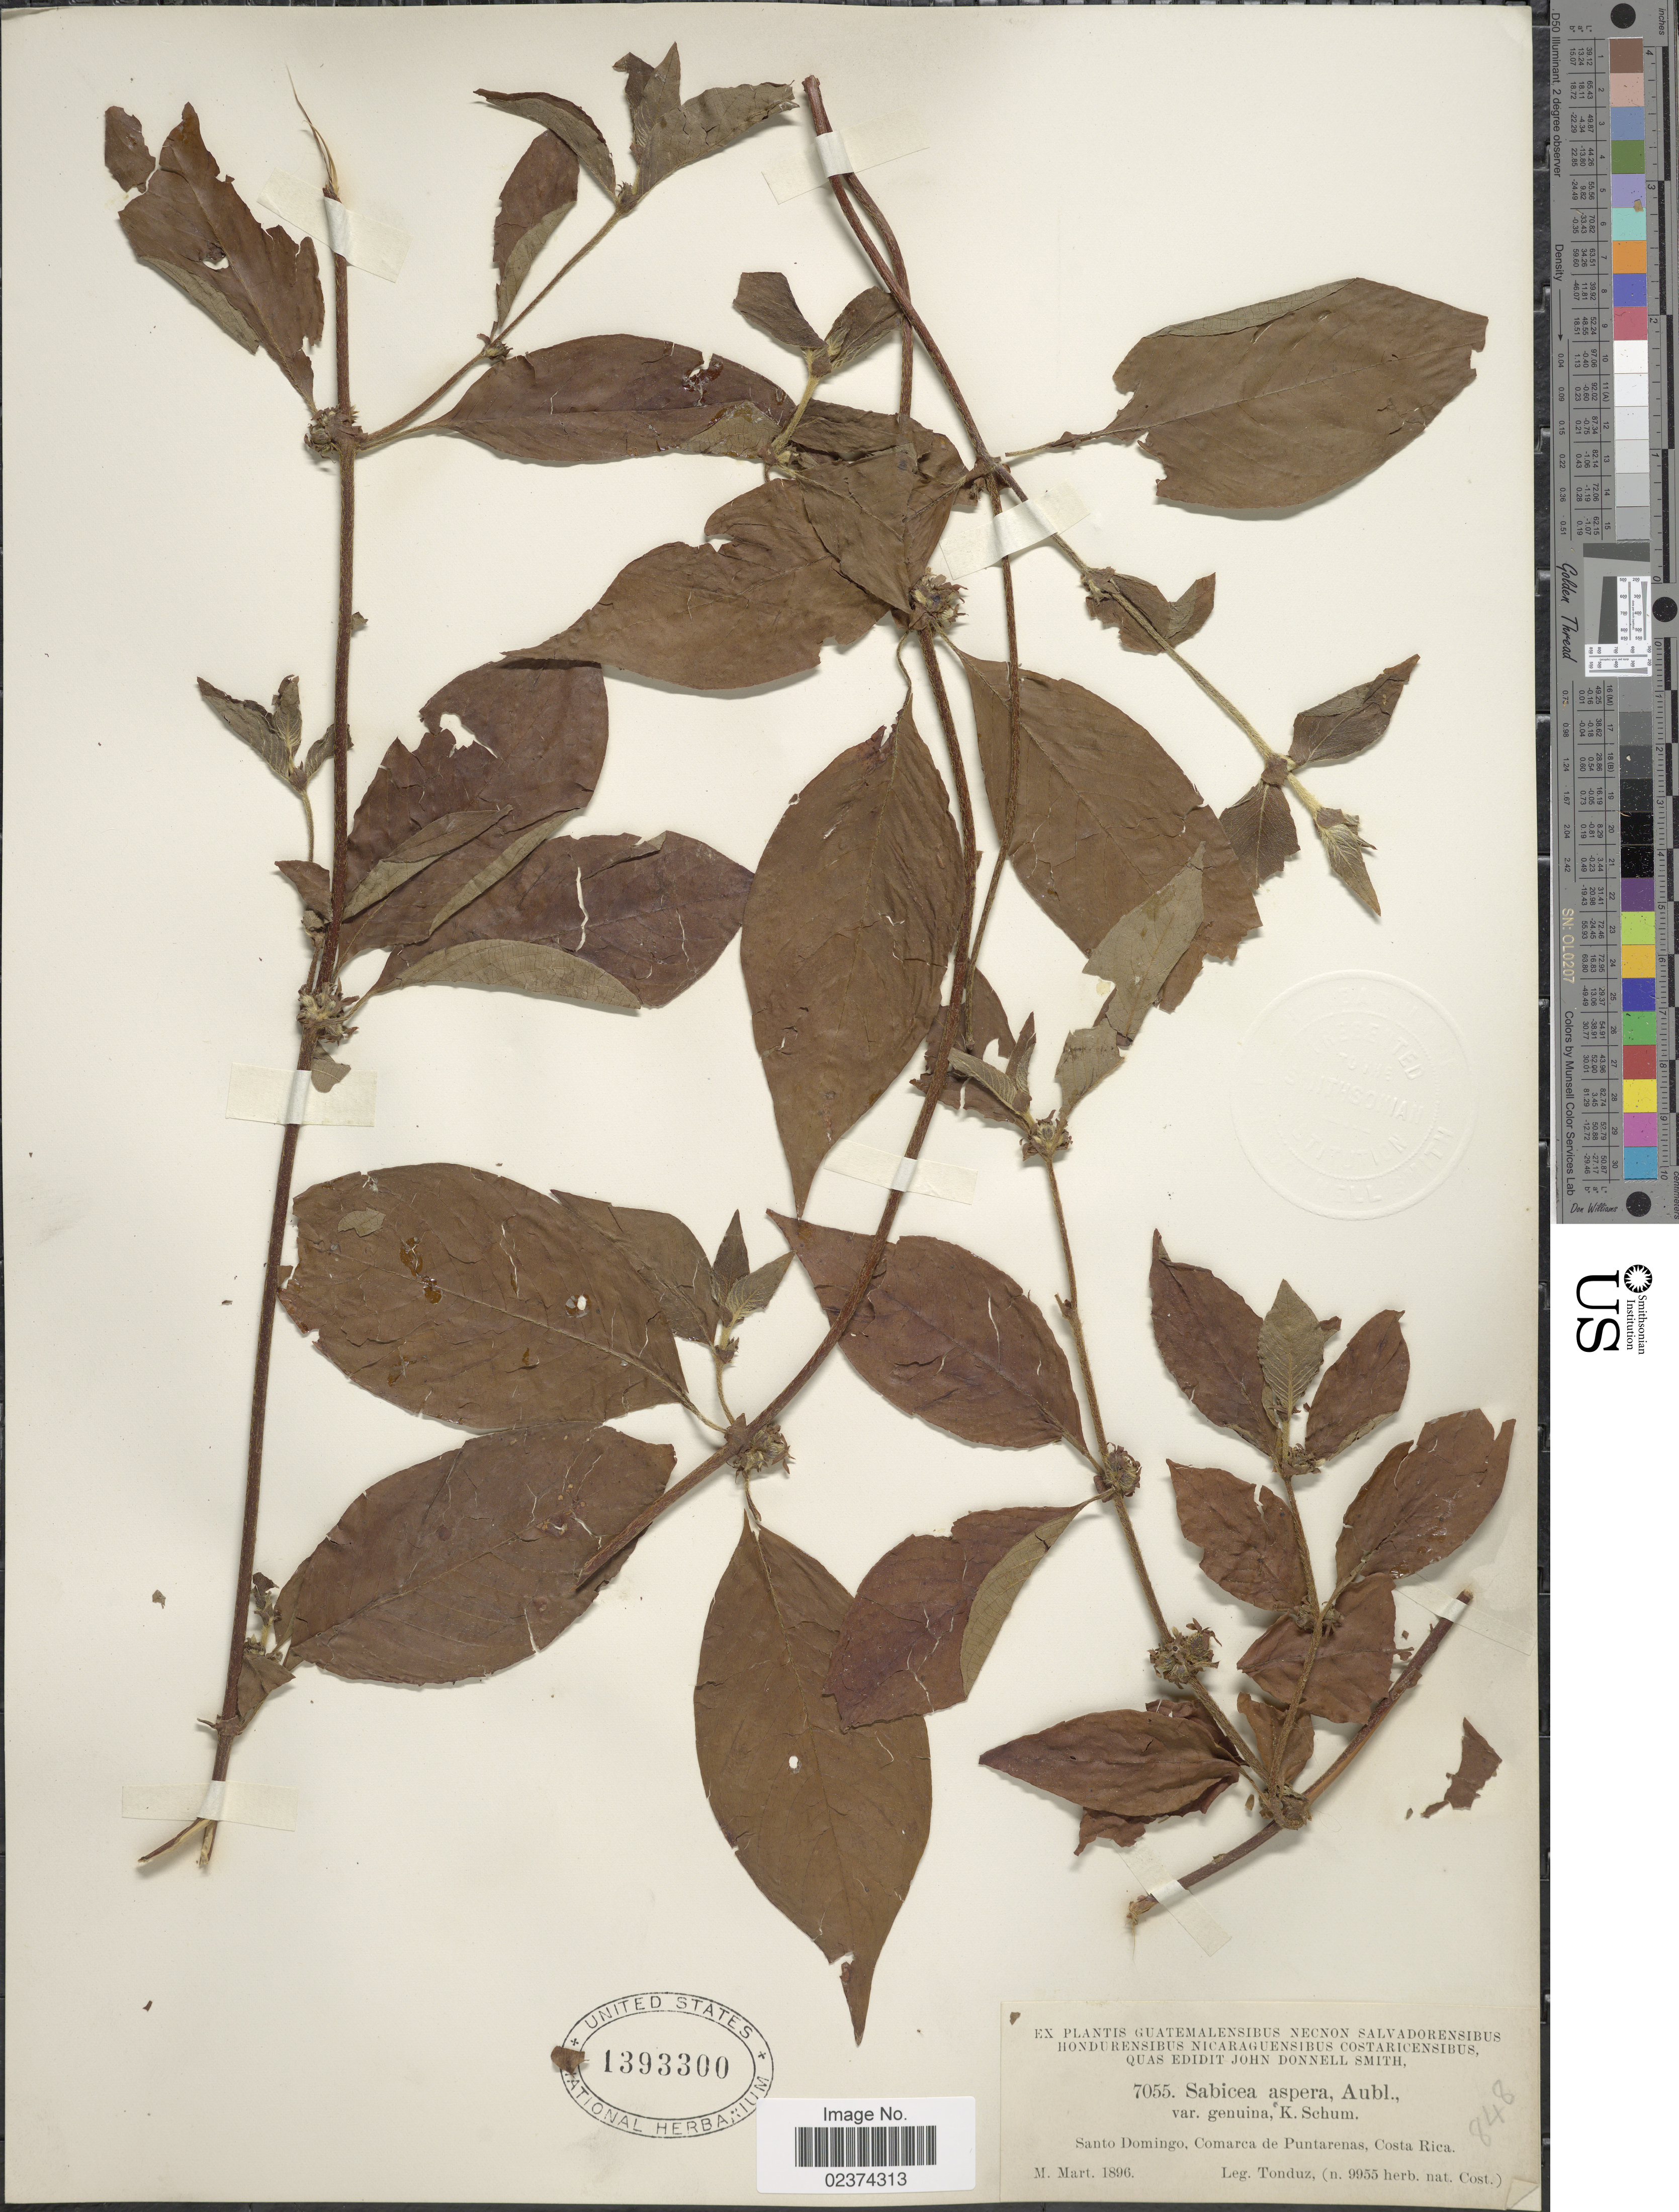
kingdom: Plantae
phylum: Tracheophyta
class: Magnoliopsida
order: Gentianales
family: Rubiaceae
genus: Sabicea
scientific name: Sabicea hirsuta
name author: Kunth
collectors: A. Tonduz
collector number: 7055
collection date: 1896-03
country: Costa Rica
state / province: Puntarenas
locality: Santo Domingo, Comarca de Puntarenas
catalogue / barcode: US 1393300